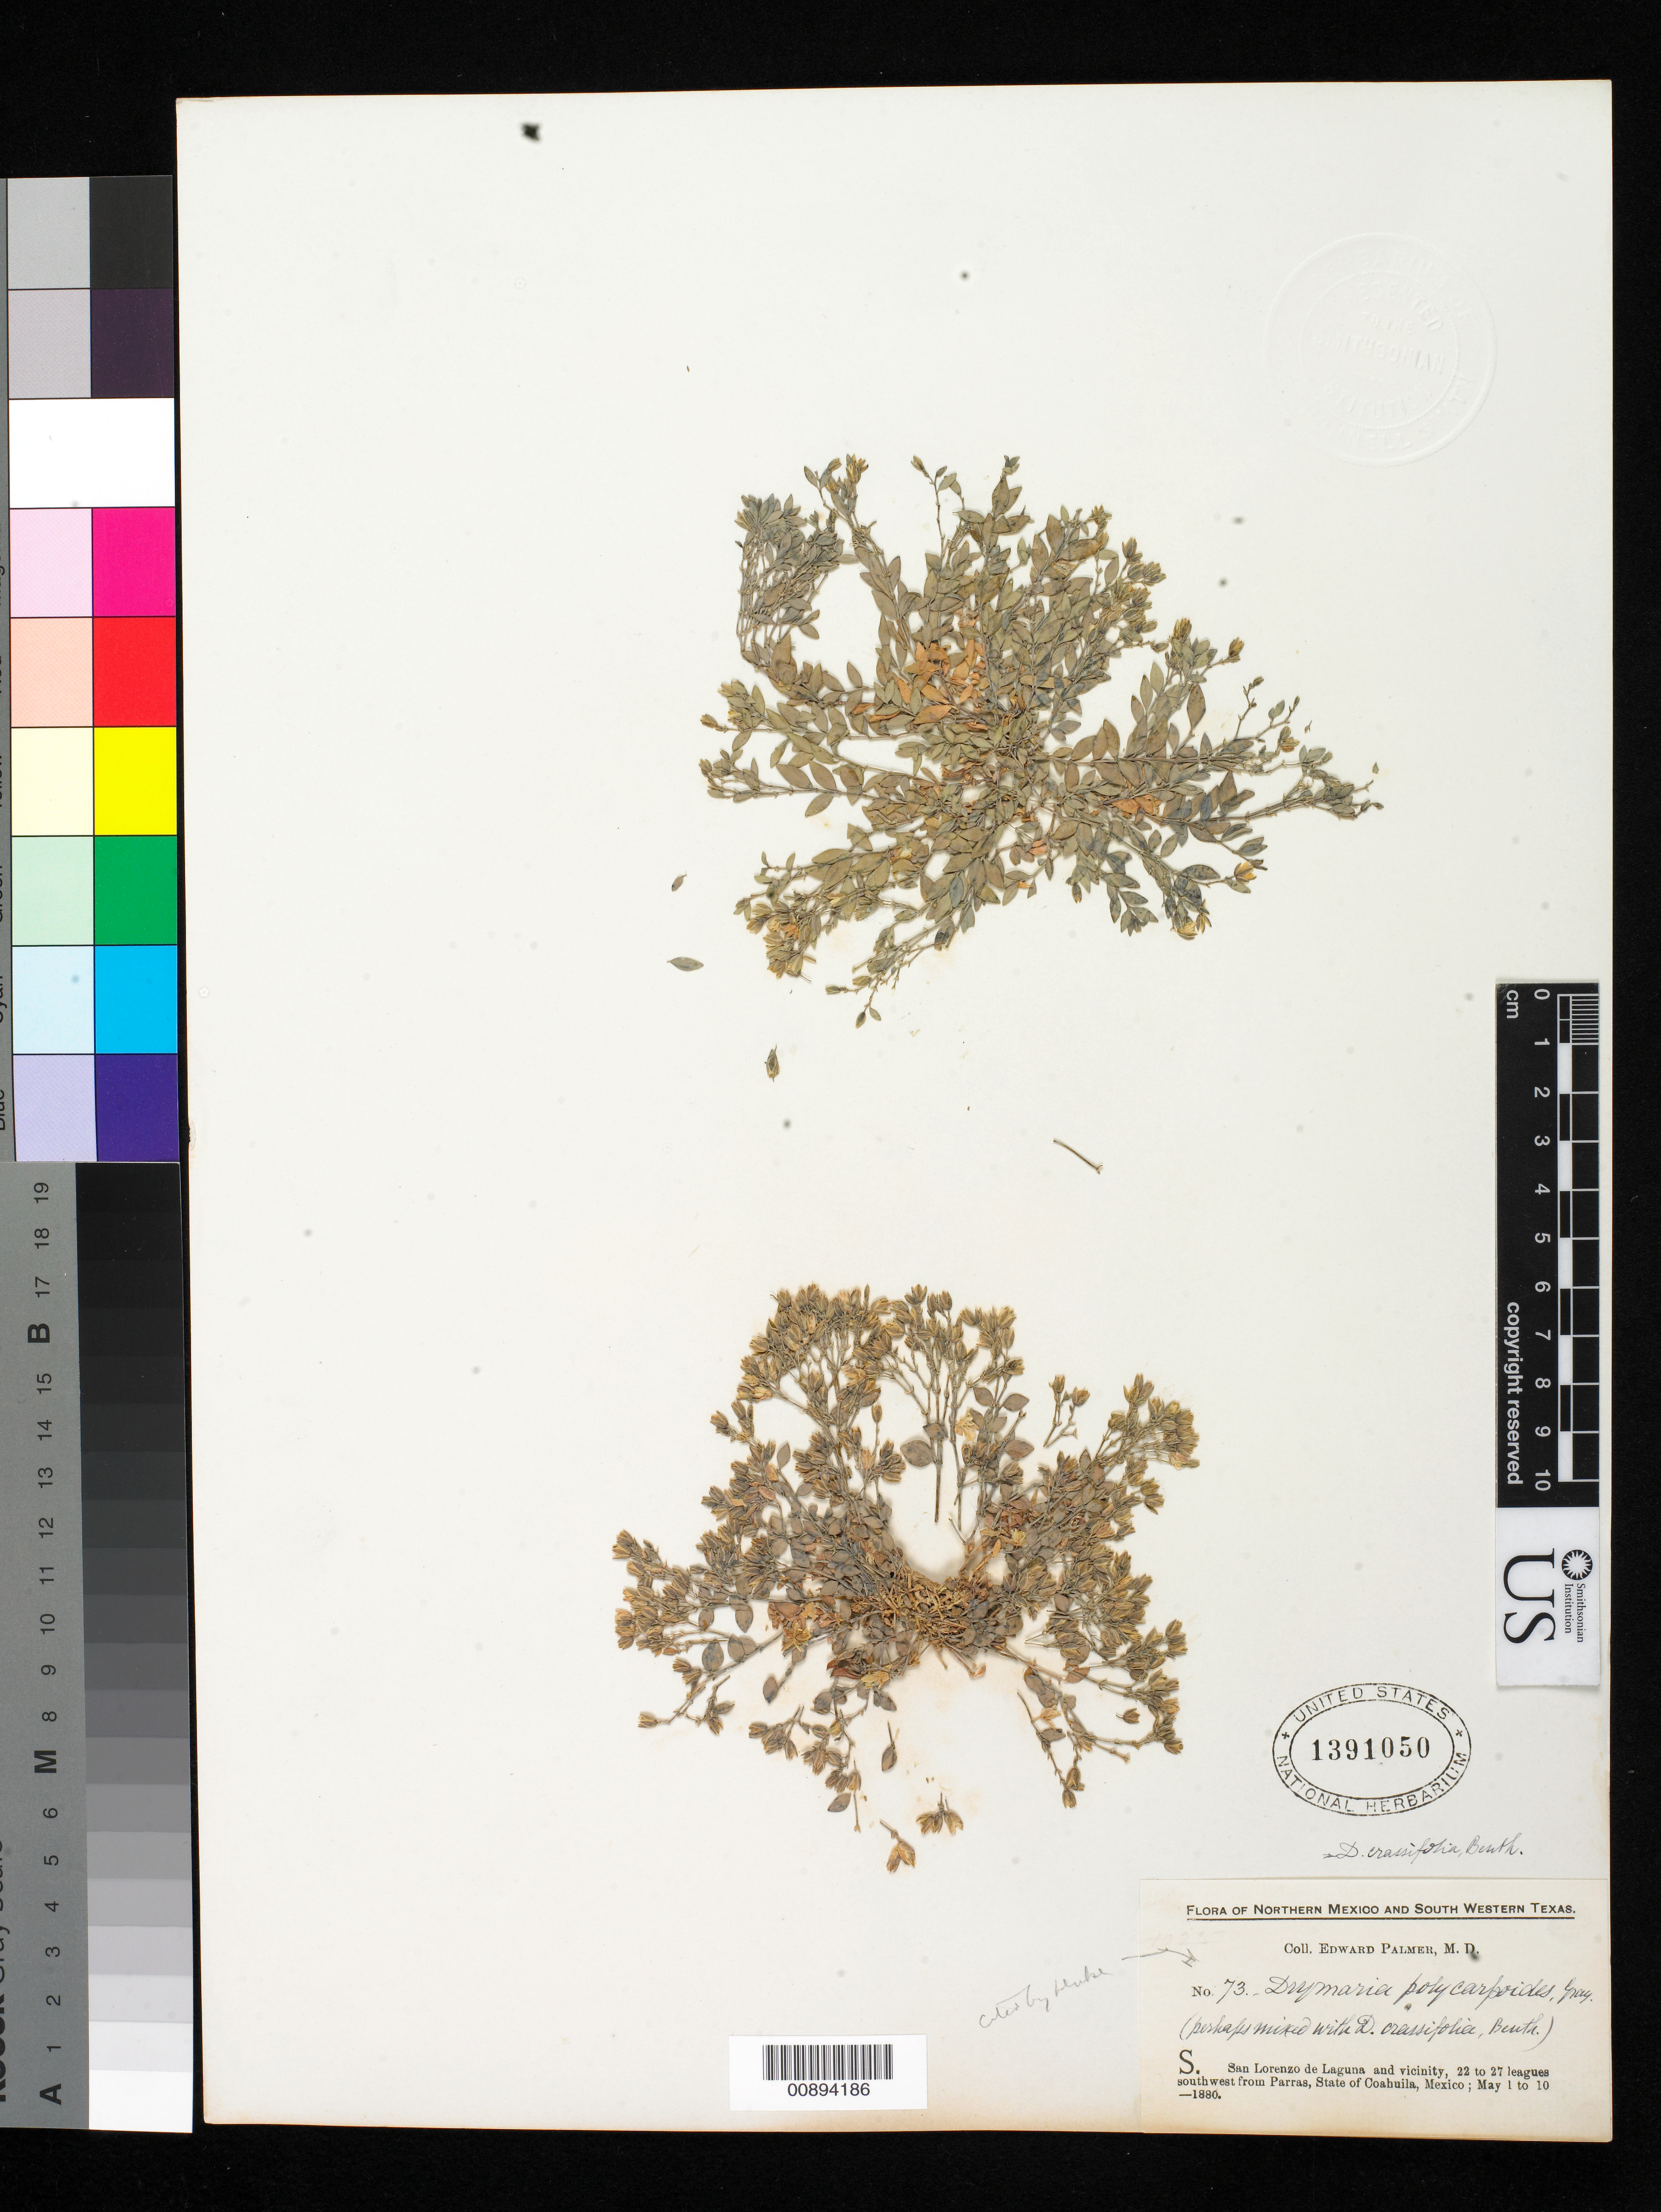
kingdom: Plantae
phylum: Tracheophyta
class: Magnoliopsida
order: Caryophyllales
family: Caryophyllaceae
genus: Drymaria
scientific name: Drymaria polycarpoides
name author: A. Gray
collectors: E. Palmer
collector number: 73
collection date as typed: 01 May 1880 to 10 May 1880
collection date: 1880-05-01/1880-05-10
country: Mexico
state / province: Coahuila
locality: S. San Lorenzo de Laguna and vicinity, 22 to 27 leagues southwest from Parras, Coahuila.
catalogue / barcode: US 1391050